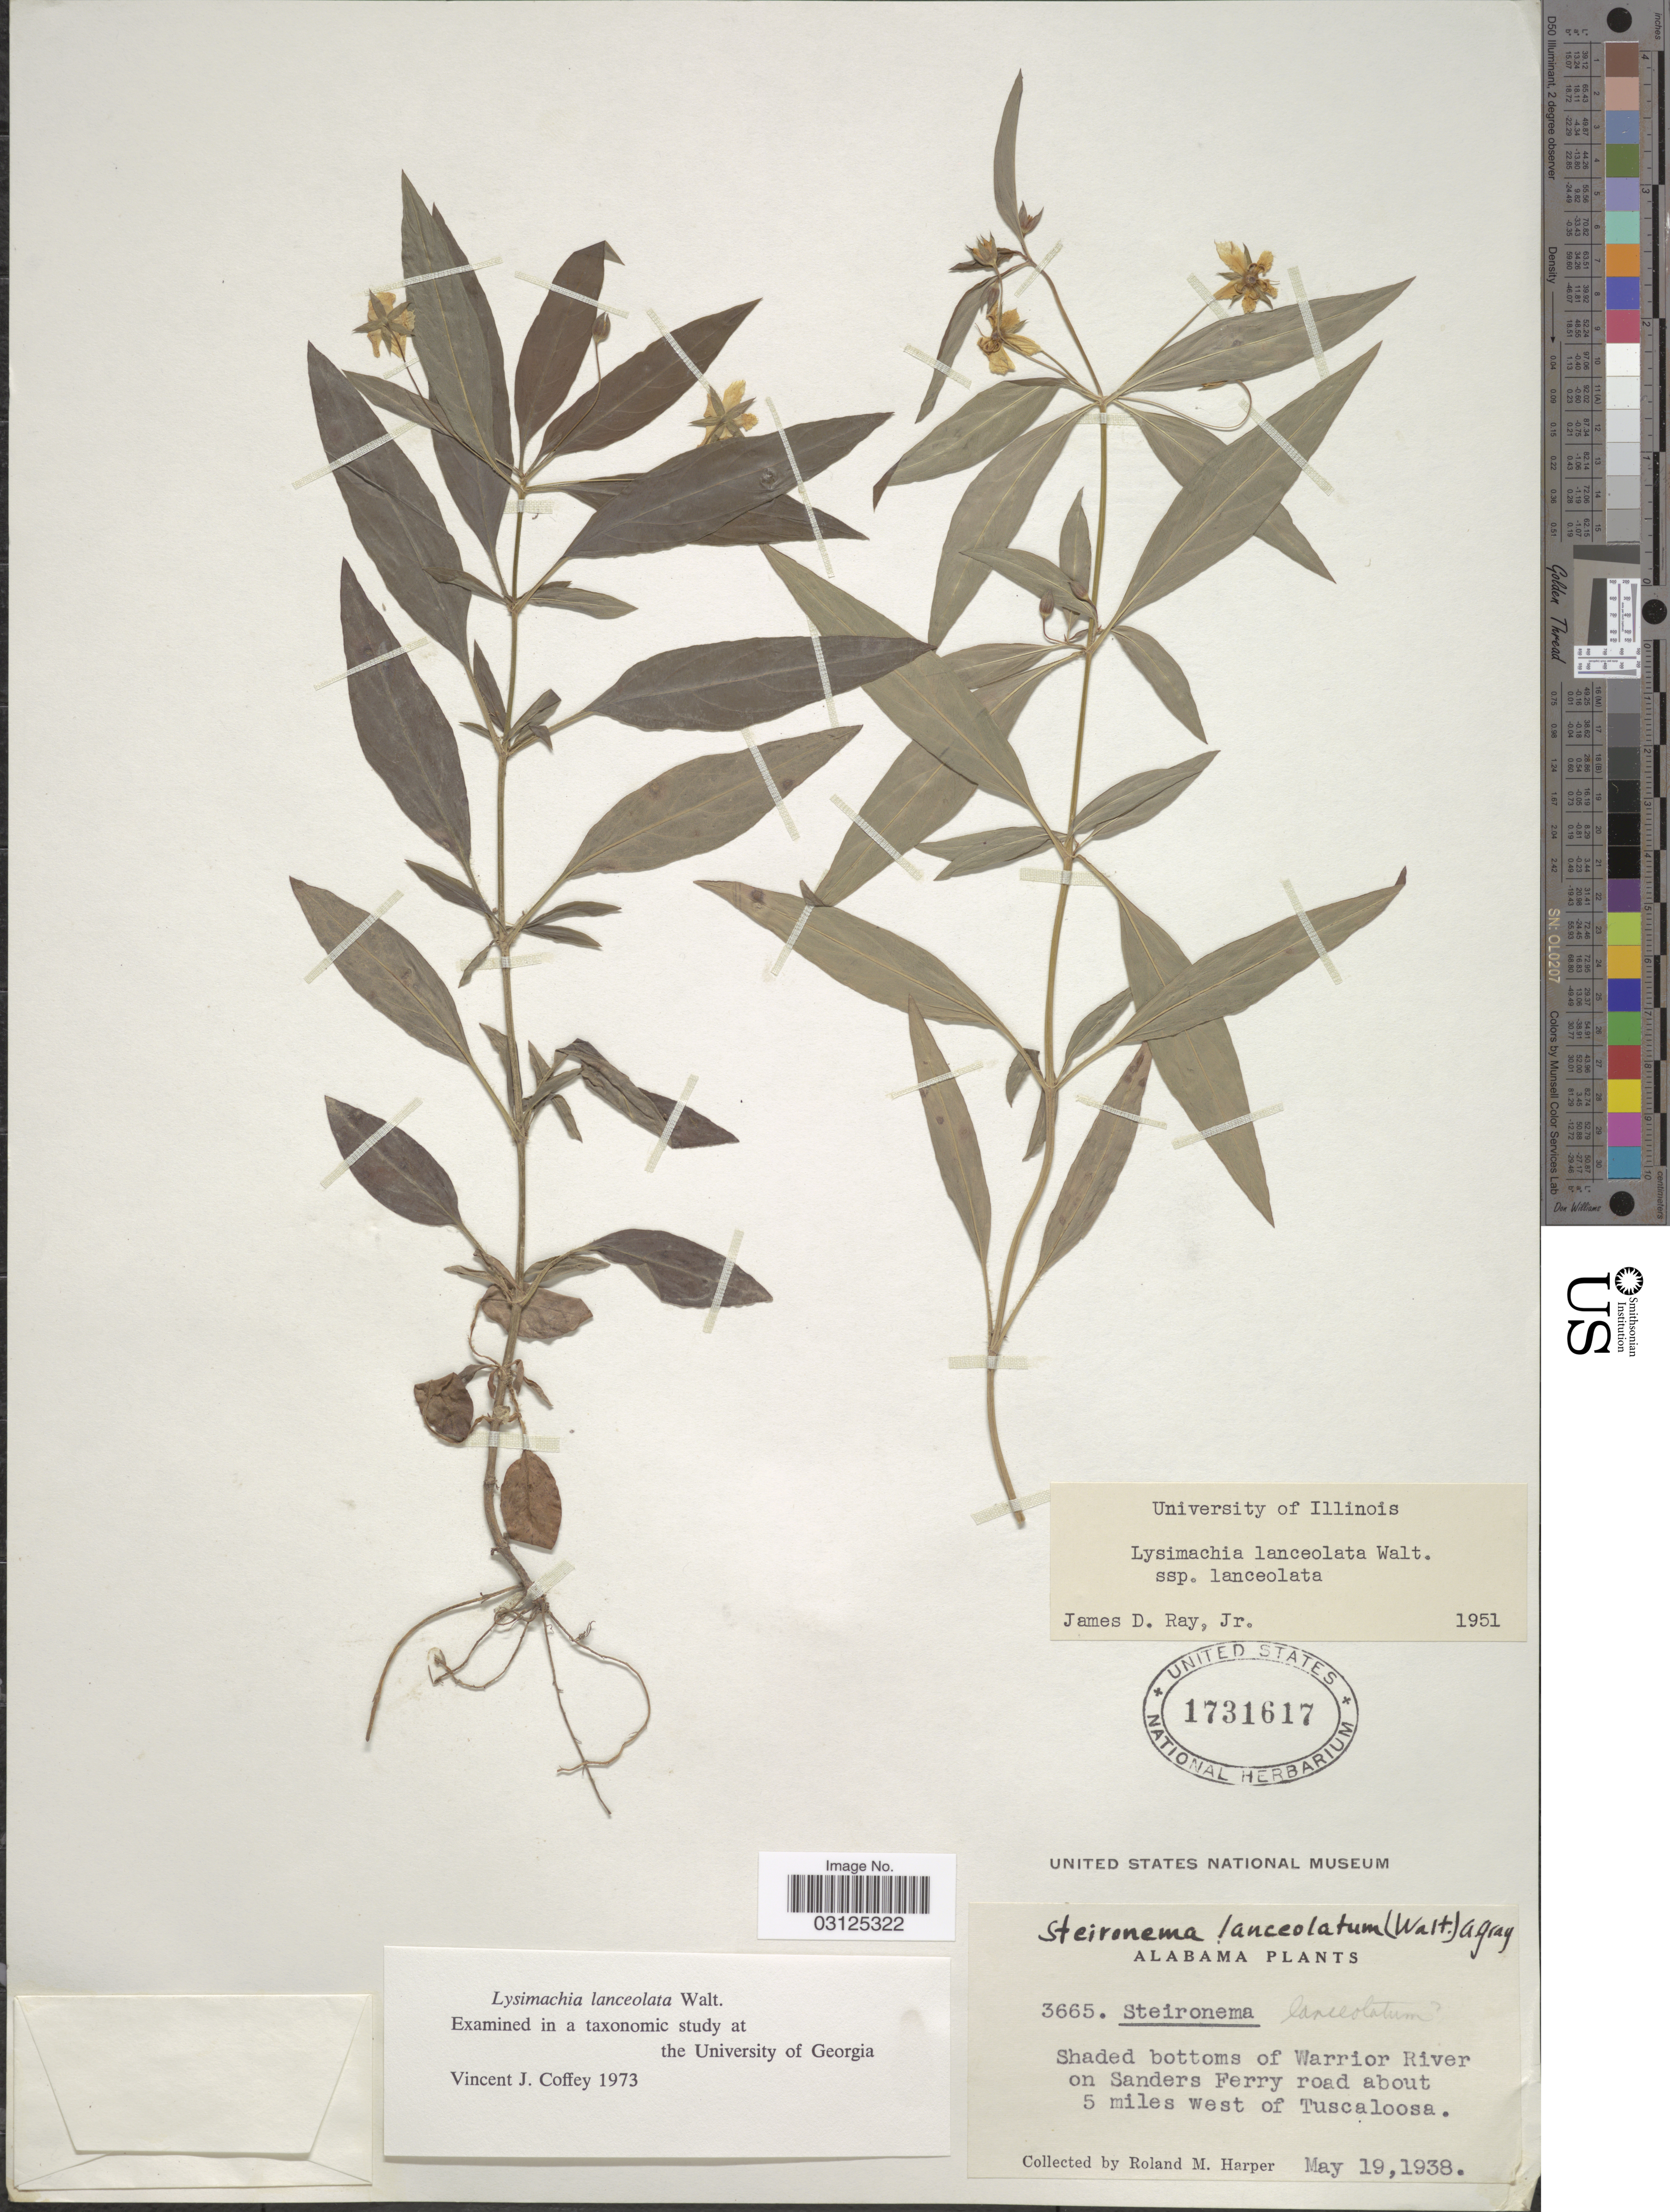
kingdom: Plantae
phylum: Tracheophyta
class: Magnoliopsida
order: Ericales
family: Primulaceae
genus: Steironema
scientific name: Steironema lanceolatum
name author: (Walter) A. Gray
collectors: R. M. Harper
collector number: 3665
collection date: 1938-05-19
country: United States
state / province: Alabama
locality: Shaded bottoms of Warrior on Sanders Ferry road about 5 miles west of Tuscaloosa.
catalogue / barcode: US 1731617